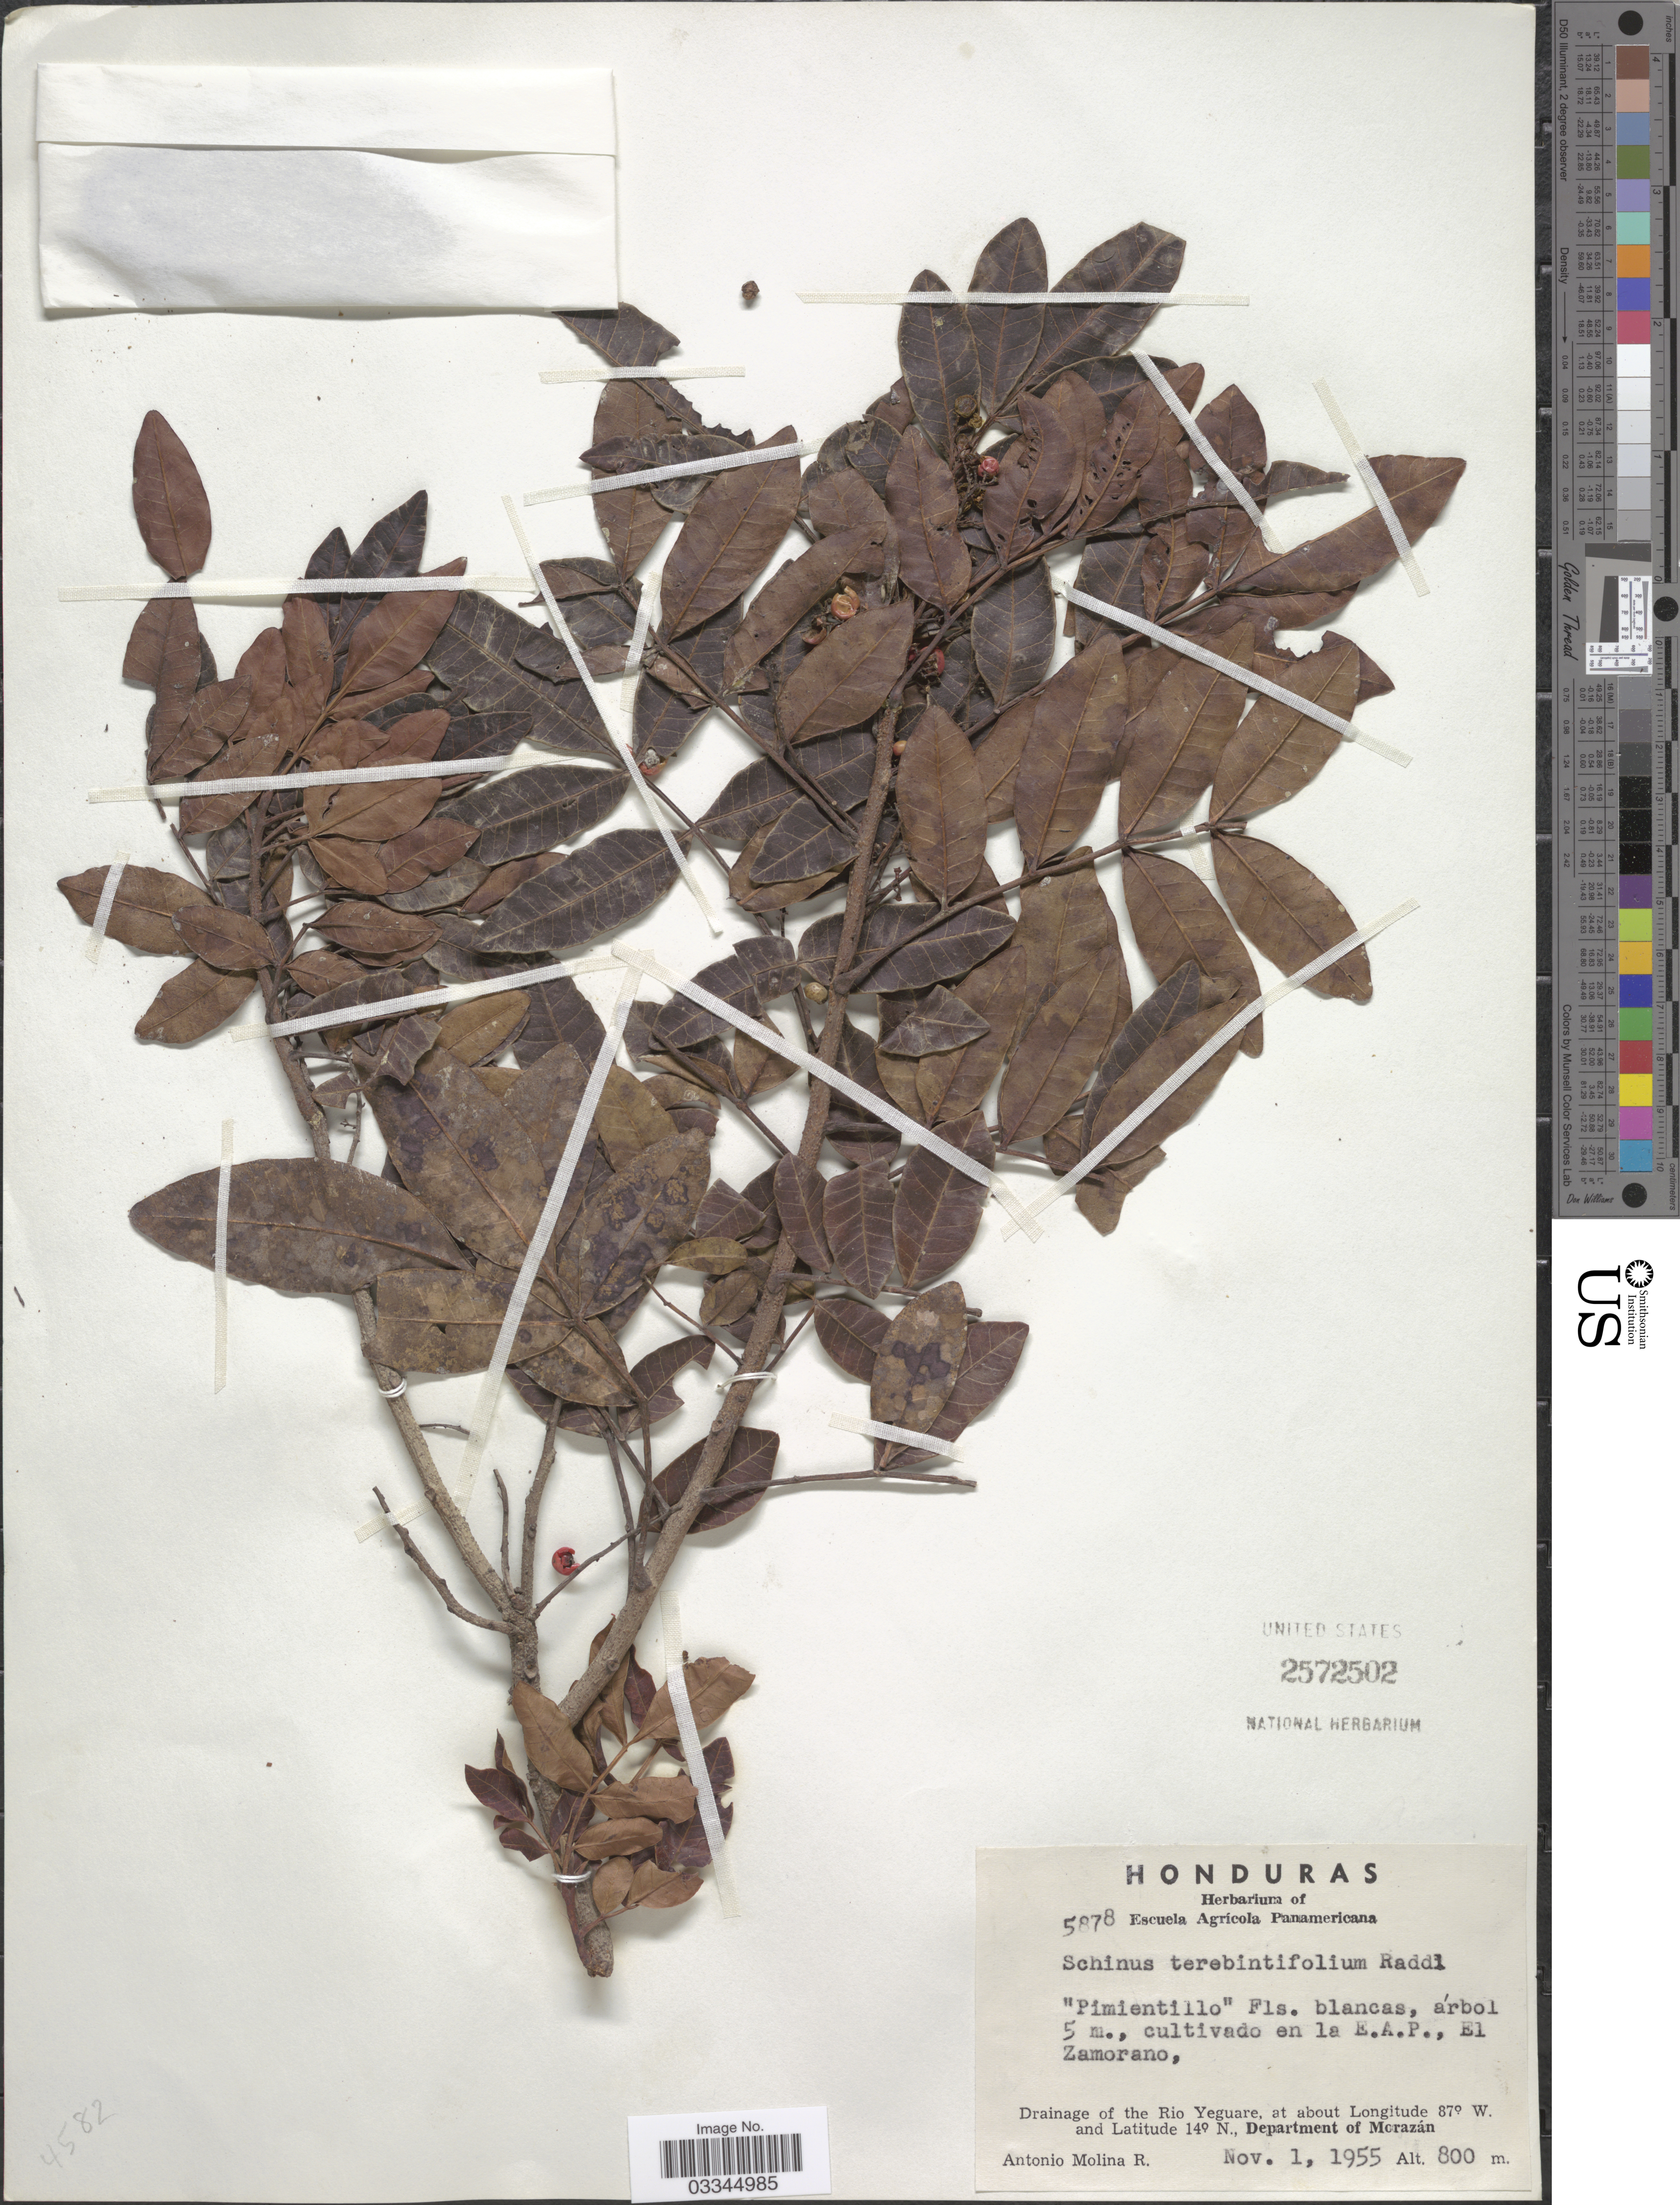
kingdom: Plantae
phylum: Tracheophyta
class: Magnoliopsida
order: Sapindales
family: Anacardiaceae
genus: Schinus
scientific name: Schinus terebinthifolia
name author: Raddi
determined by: Mitchell, John D.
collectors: A. Molina R.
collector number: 5878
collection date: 1955-11-01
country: Honduras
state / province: Fco. Morazán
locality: Drainage of the Rio Yeguare. Department of Morazán.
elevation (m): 800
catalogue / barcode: US 2572502